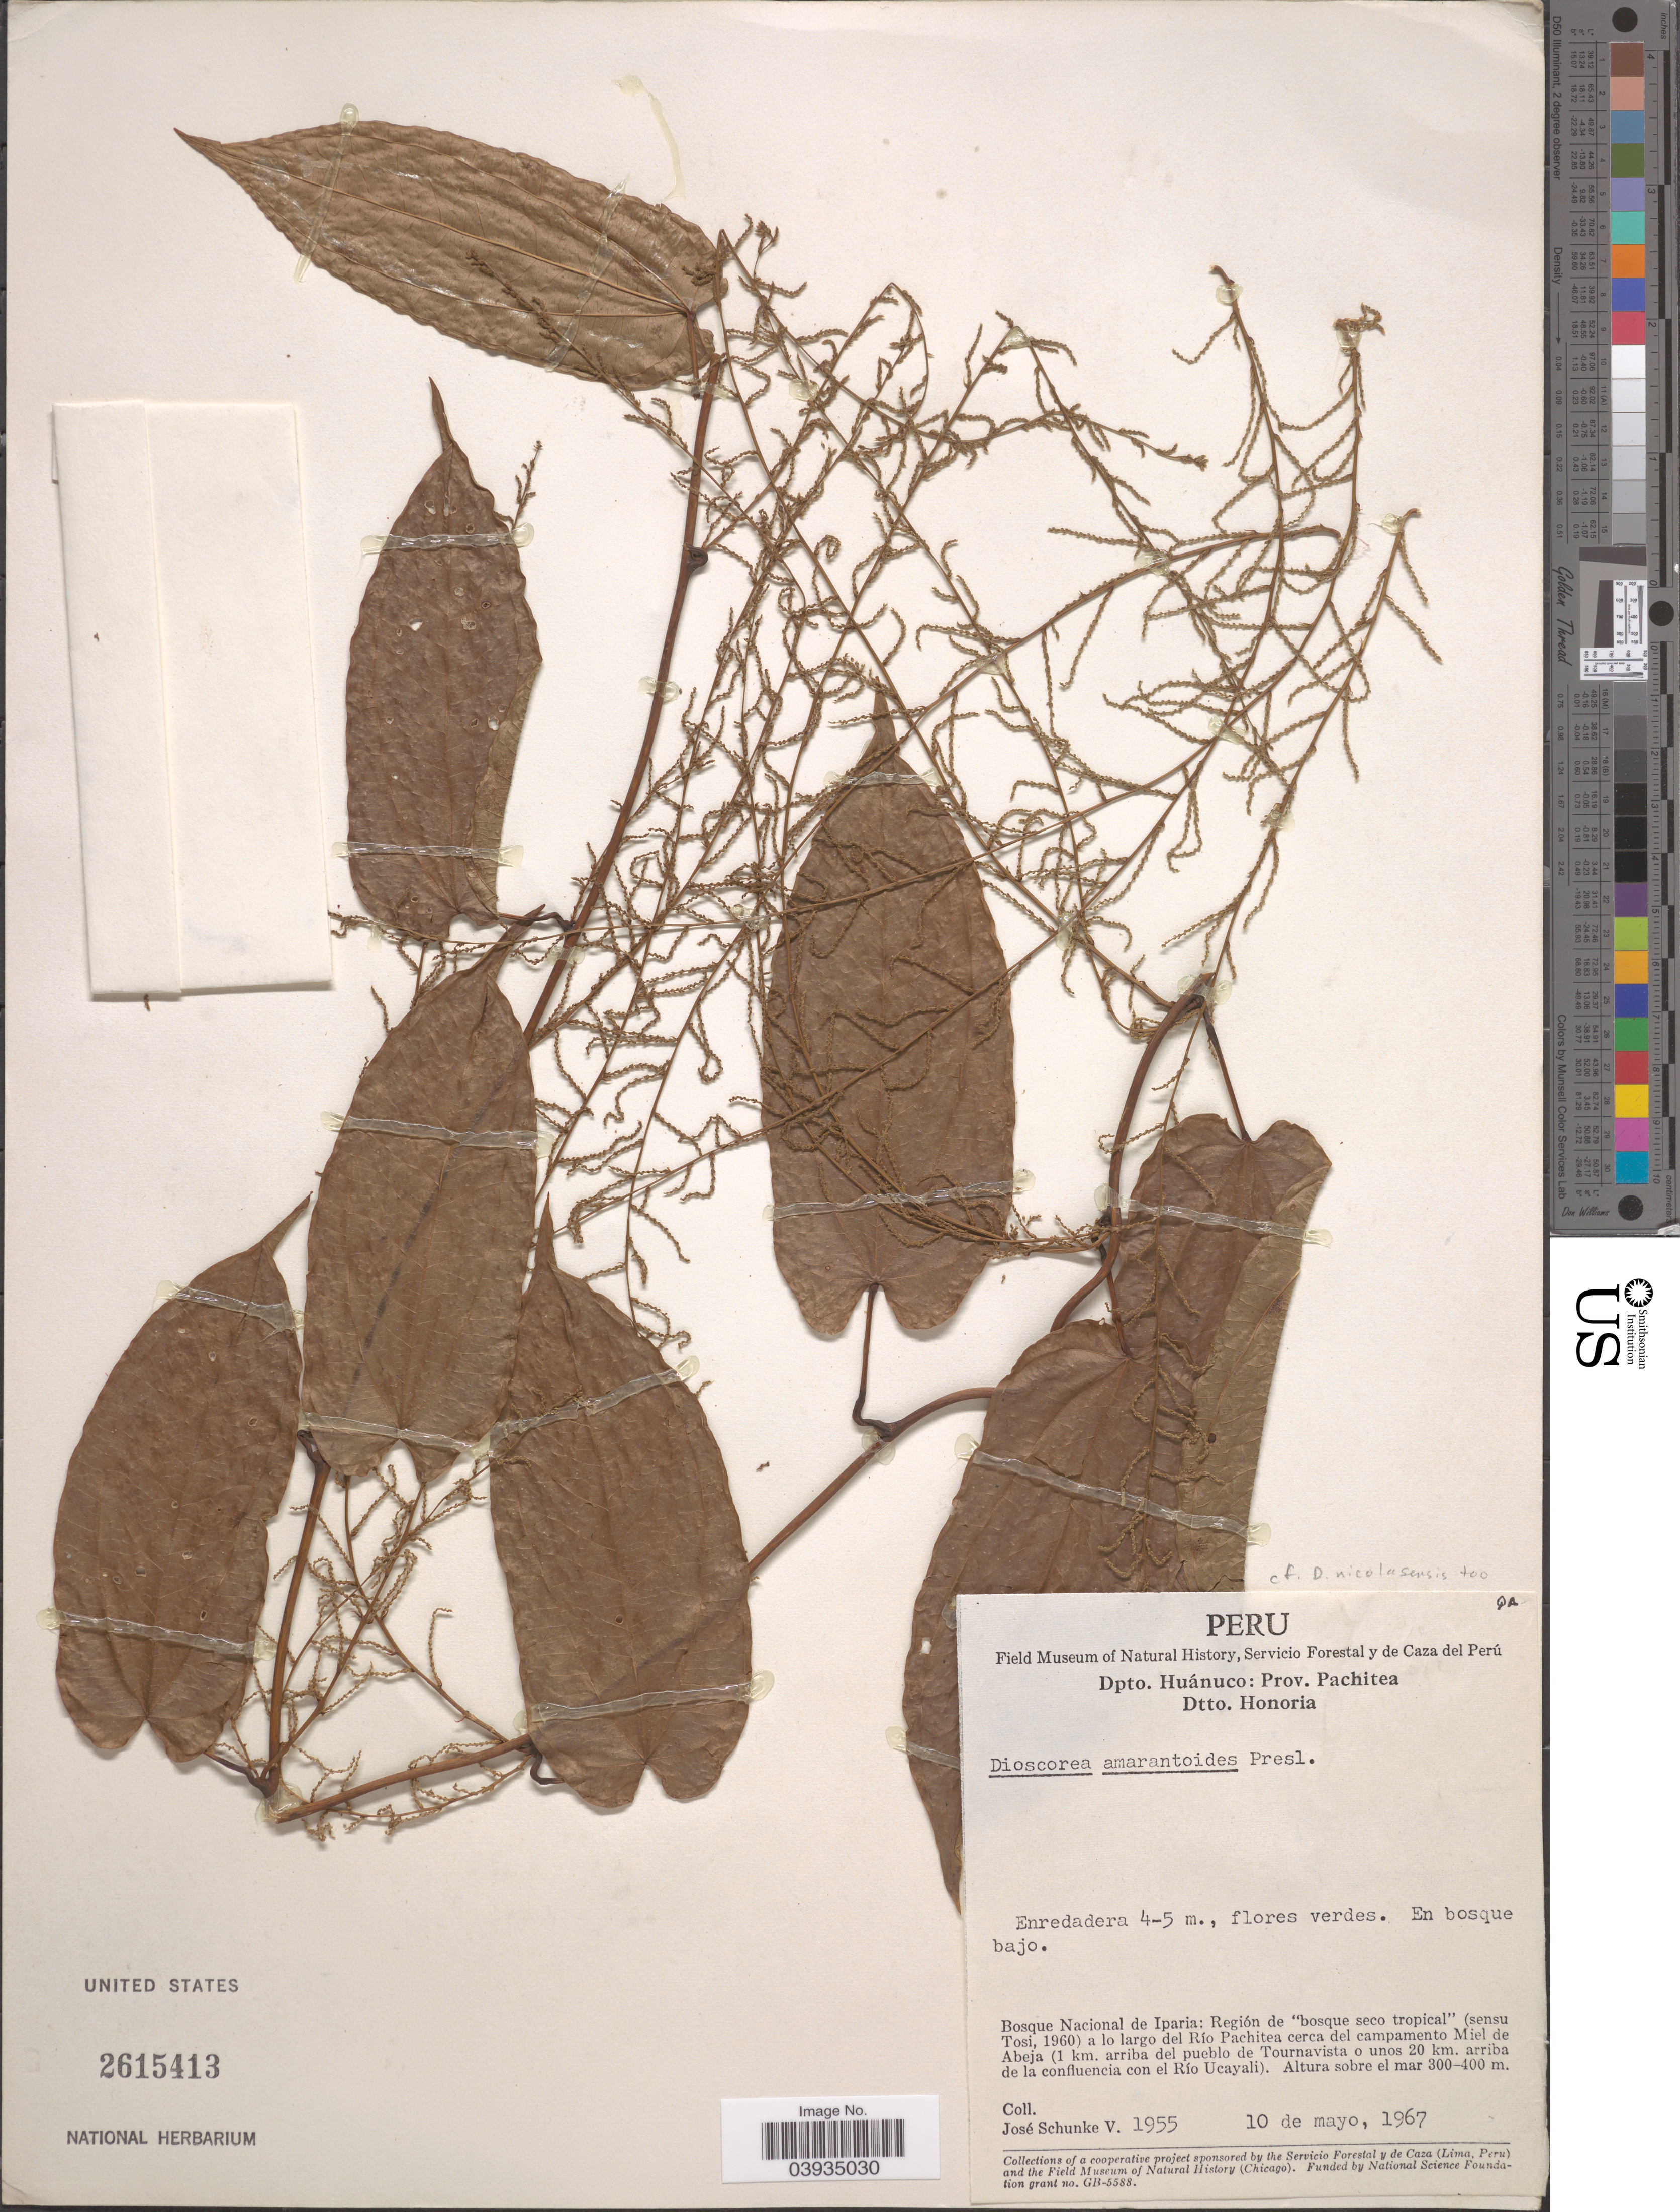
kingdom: Plantae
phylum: Tracheophyta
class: Liliopsida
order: Dioscoreales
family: Dioscoreaceae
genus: Dioscorea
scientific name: Dioscorea amaranthoides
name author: C. Presl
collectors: J. Schunke Vigo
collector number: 1955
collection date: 1967-05-10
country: Peru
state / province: Huánuco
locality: Dpto. Huánuco: Prov. Pachitea. Dtto. Honoria. Bosque Nacional de Iparia: Región de "bosque seco tropical"a lo largo del Río Pachitea cerca del campamento Miel de Abjea (1 km. arriba del pueblo de Tournavista o unos 20 km. arriba de la confluencia con el Río Ucayali).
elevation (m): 300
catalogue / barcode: US 2615413